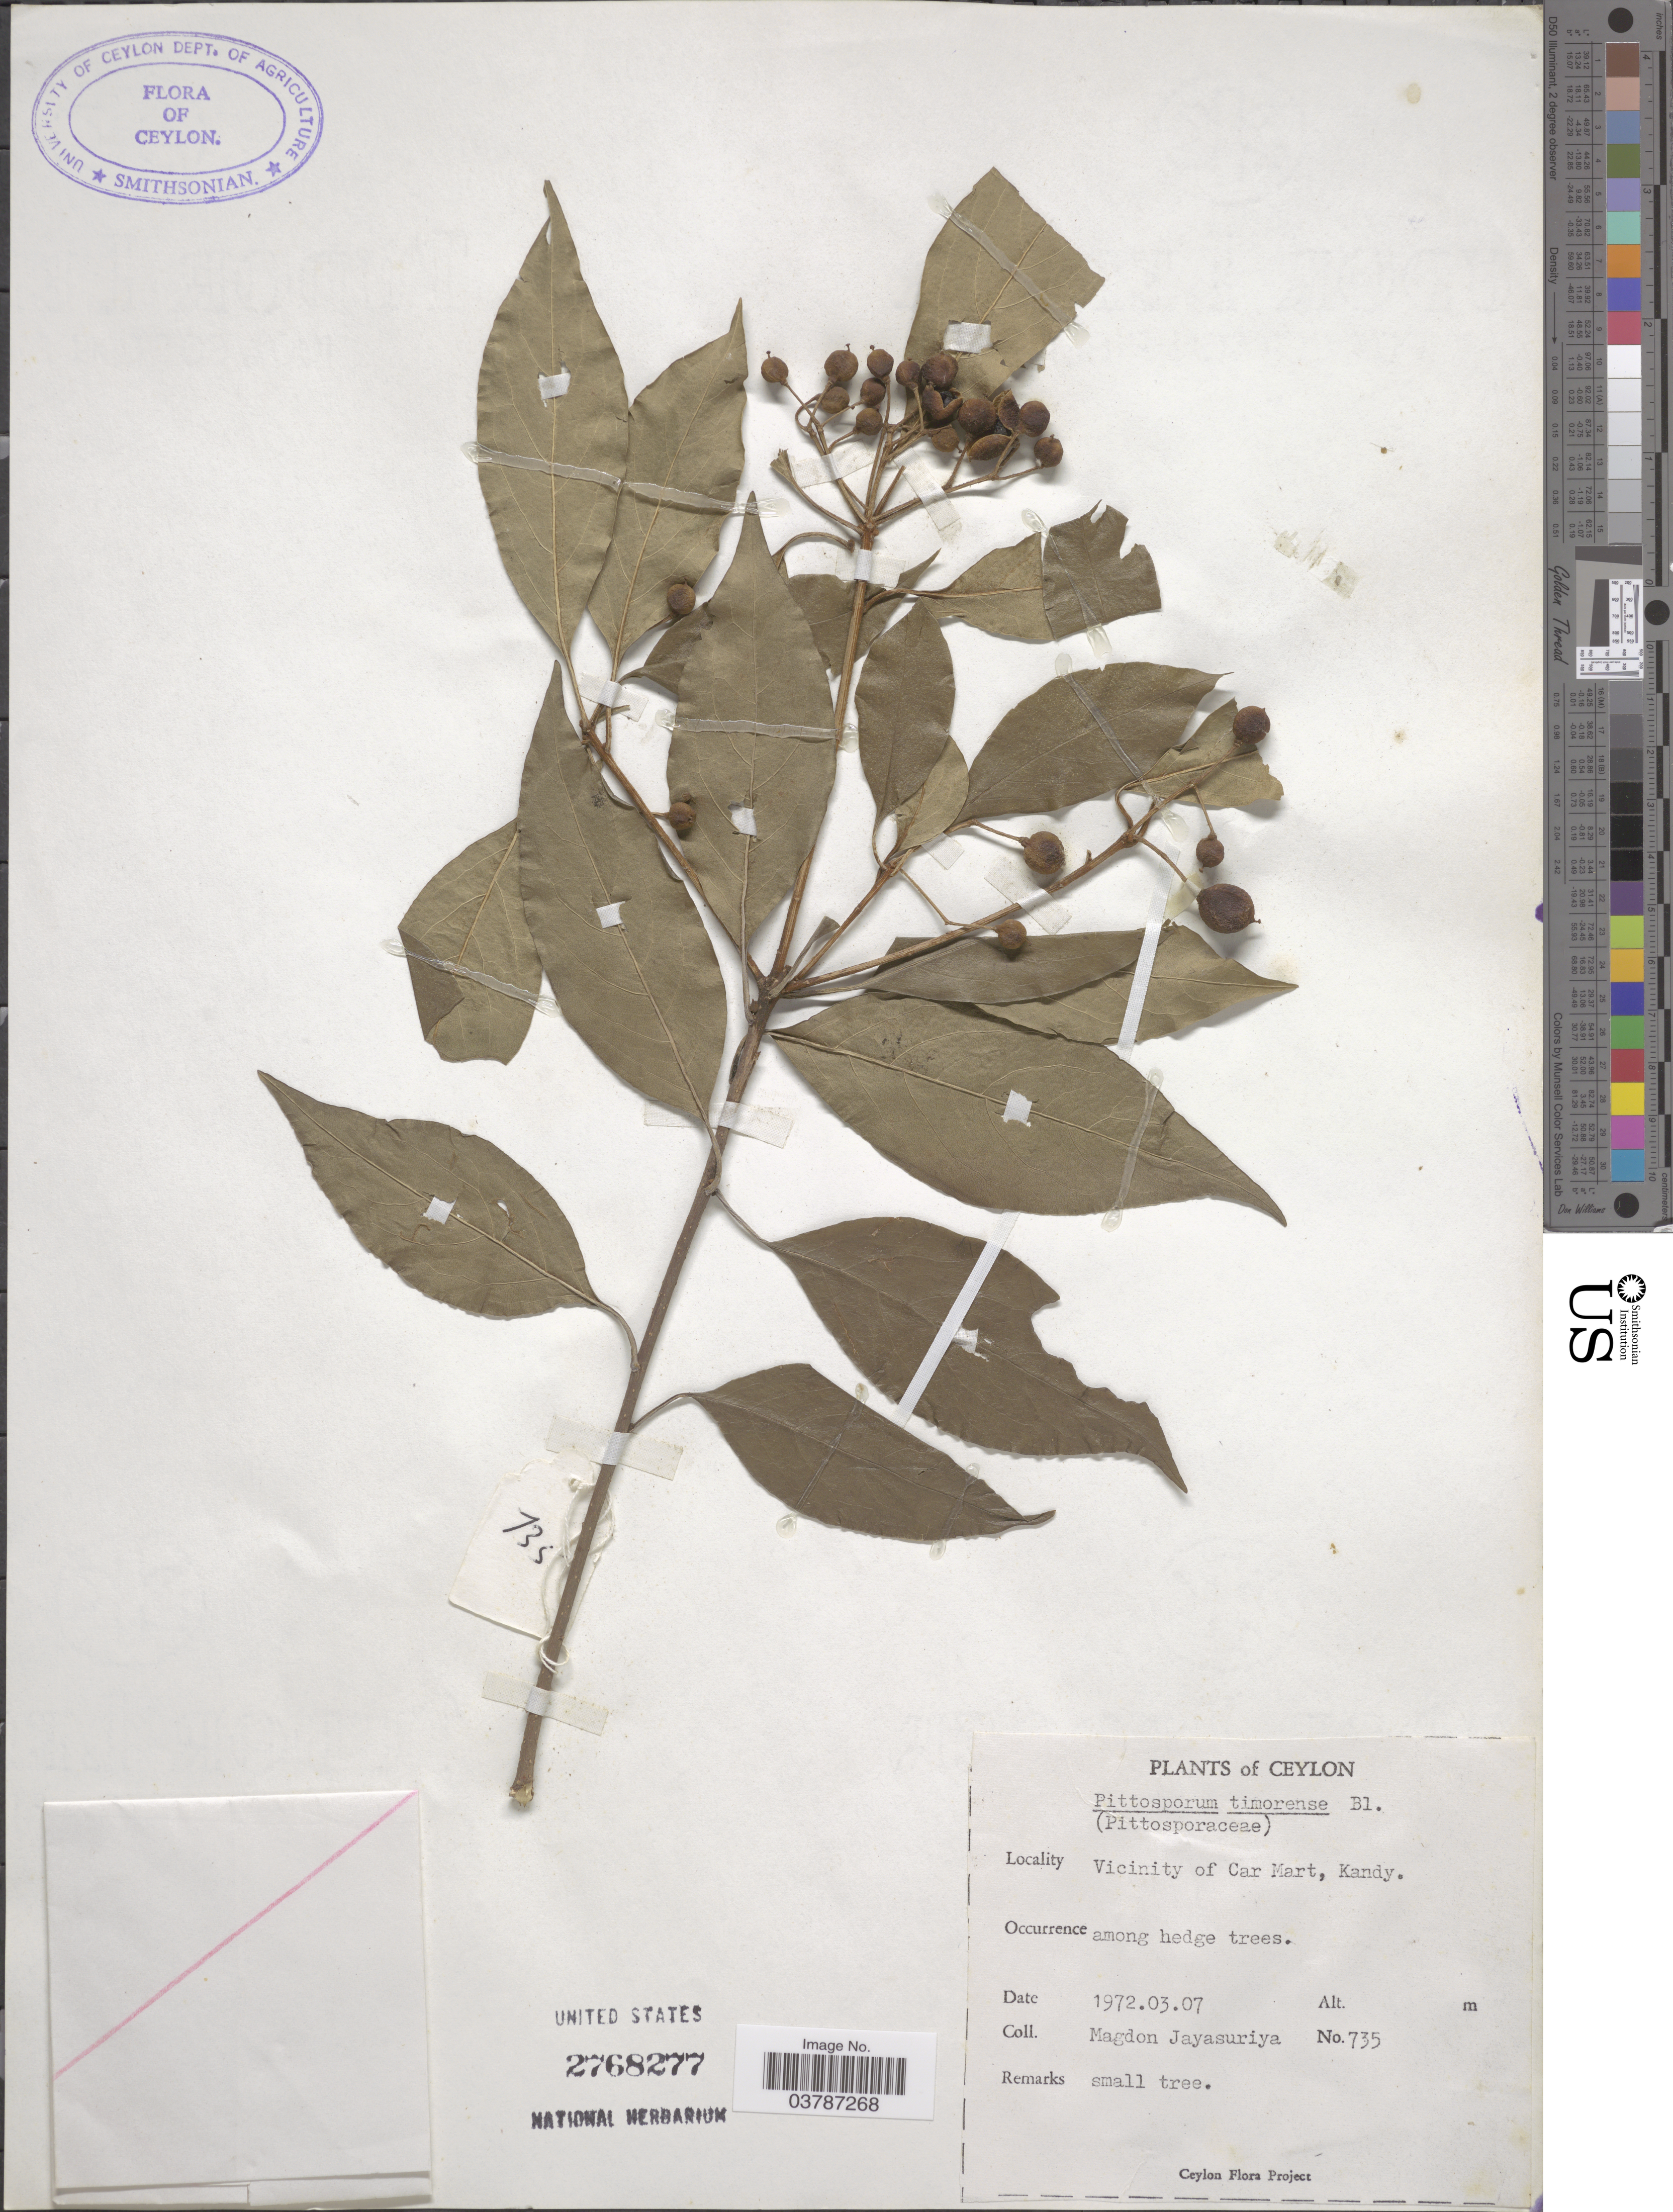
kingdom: Plantae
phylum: Tracheophyta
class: Magnoliopsida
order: Apiales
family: Pittosporaceae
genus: Pittosporum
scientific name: Pittosporum timorense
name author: Blume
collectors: A. H. Jayasuriya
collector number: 735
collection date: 1972-03-07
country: Sri Lanka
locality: Ceylon. Vicinity of Car Mart, Kandy.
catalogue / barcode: US 2768277